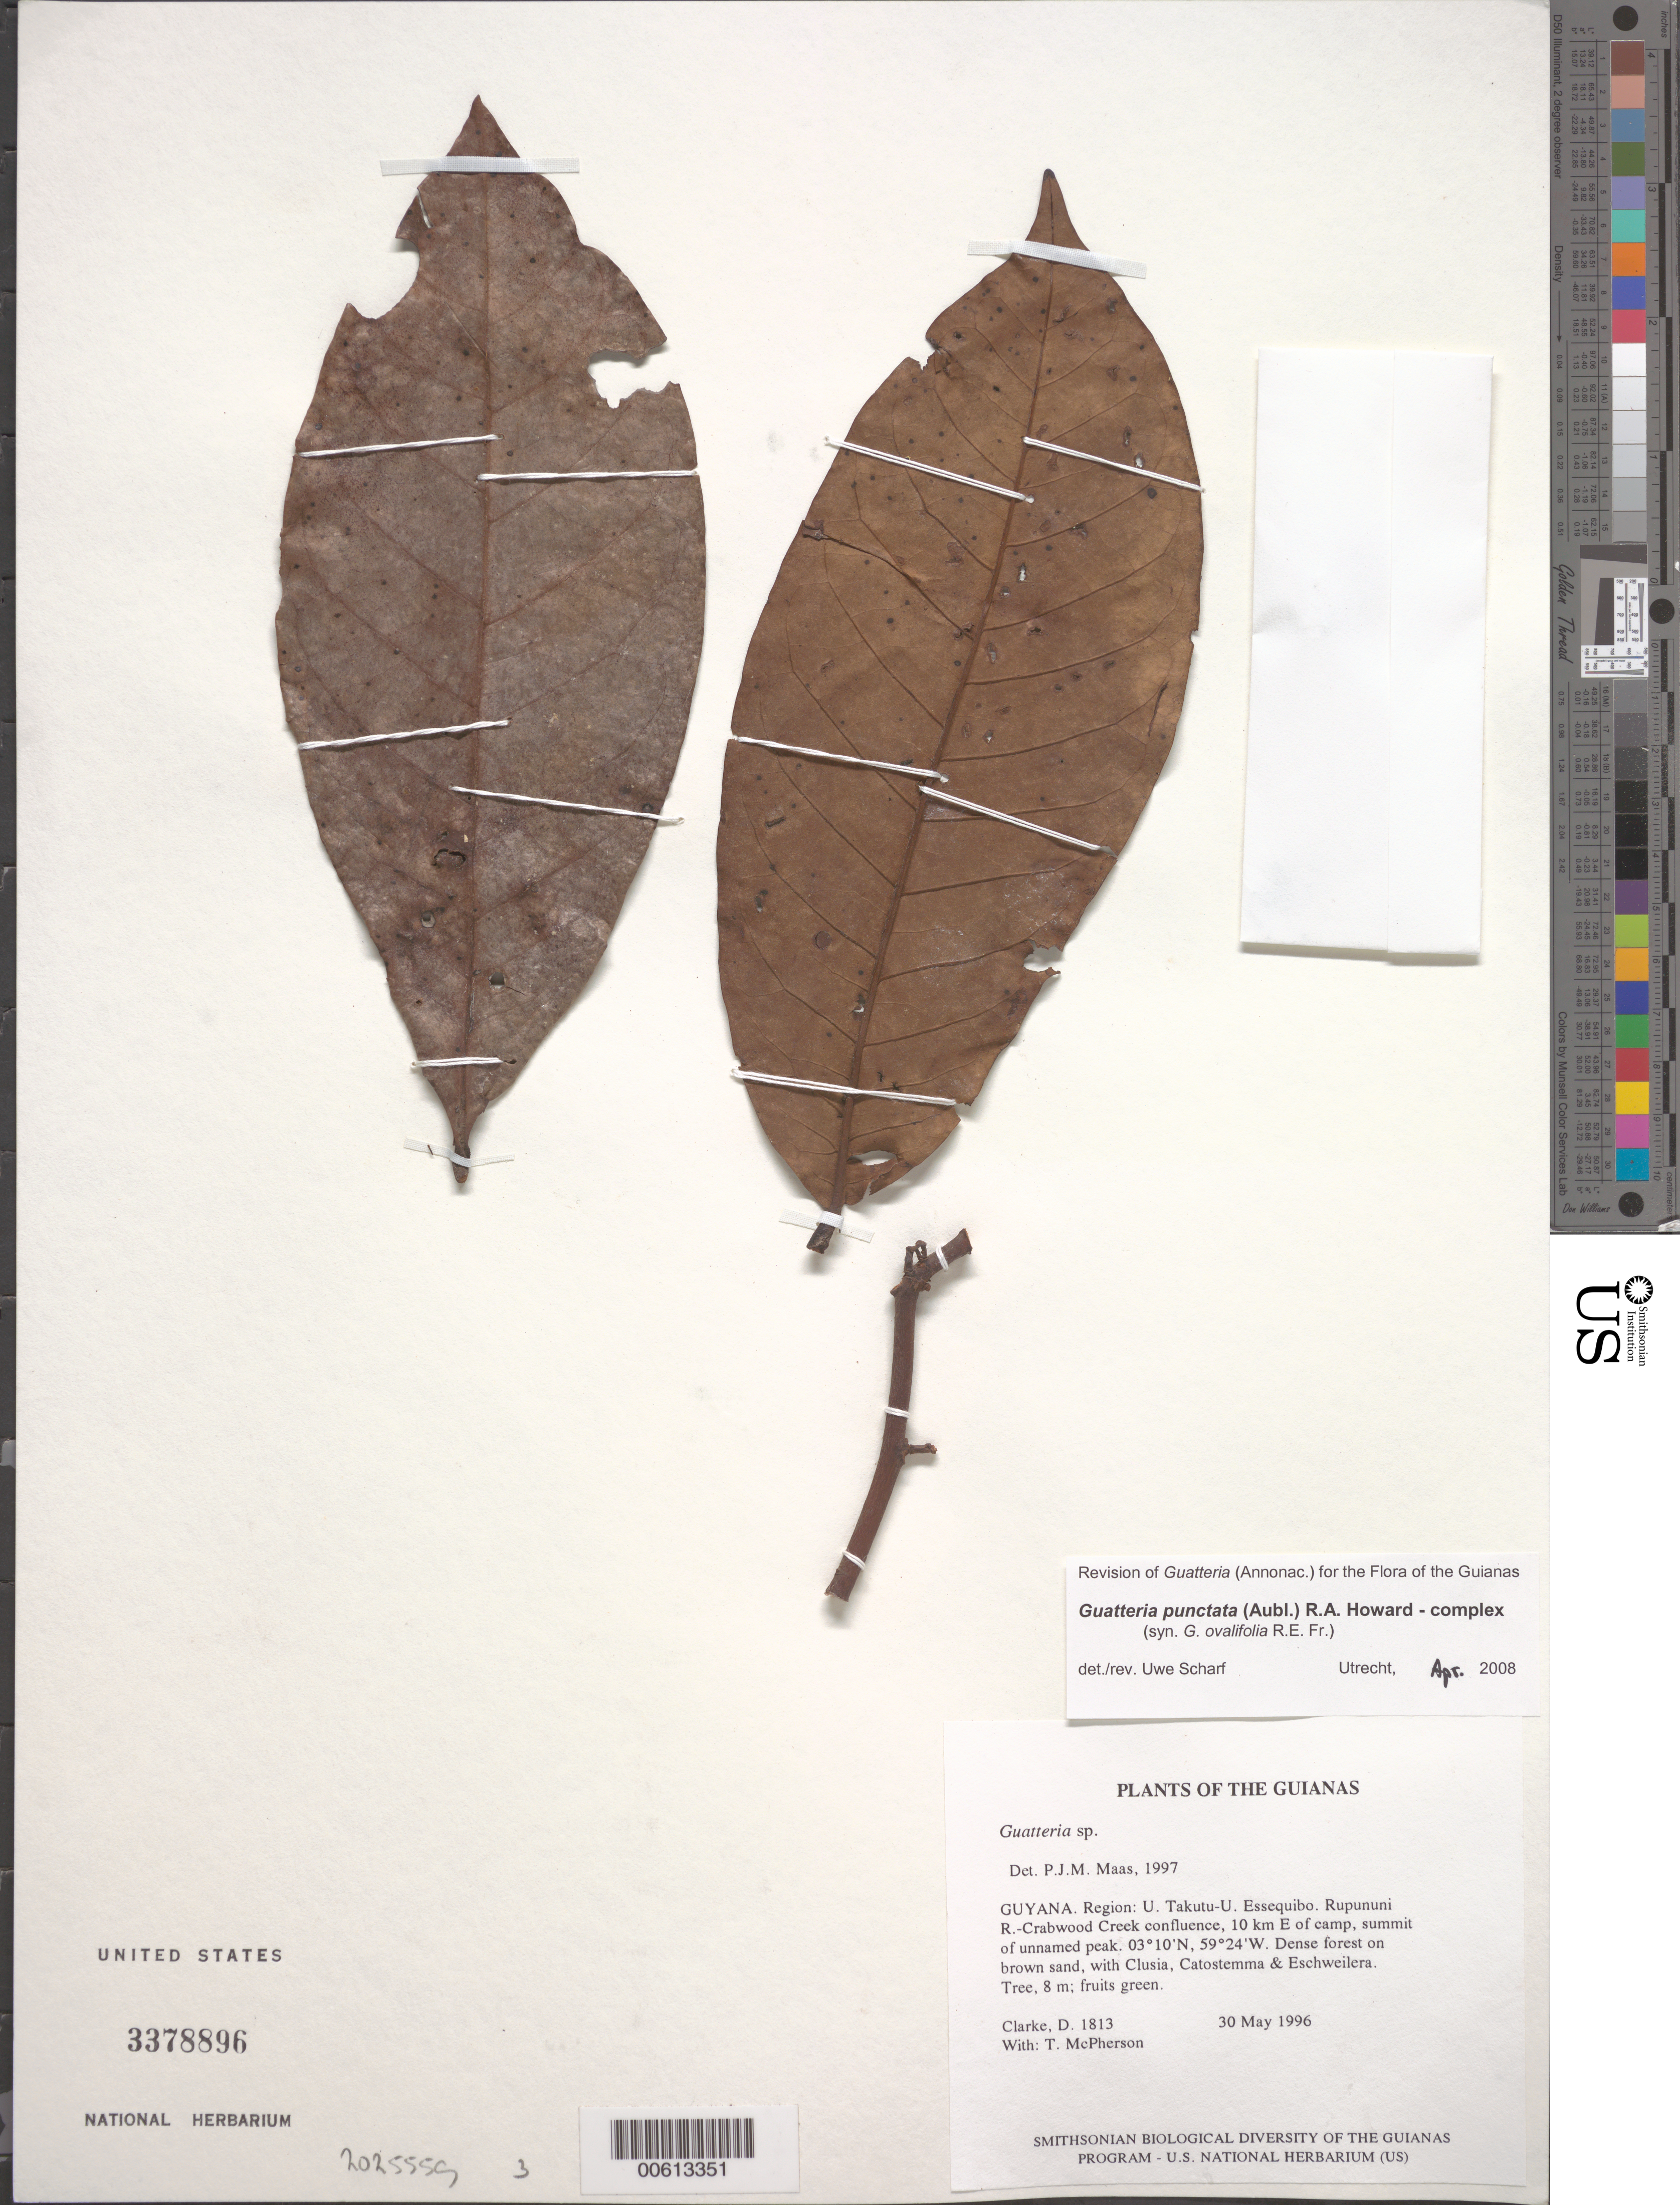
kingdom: Plantae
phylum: Tracheophyta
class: Magnoliopsida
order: Magnoliales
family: Annonaceae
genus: Guatteria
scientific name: Guatteria punctata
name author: (Aubl.) R.A. Howard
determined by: Scharf, U.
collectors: H. D. Clarke & T. McPherson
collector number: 1813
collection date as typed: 30 May 1996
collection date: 1996-05-30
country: Guyana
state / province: U. Takutu-U. Essequibo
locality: Rupununi R.-Crabwood Creek confluence, 10 km E of camp, summit of unnamed peak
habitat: Dense forest on brown sand, with Clusia, Catostemma & Eschweilera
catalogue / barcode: US 3378896